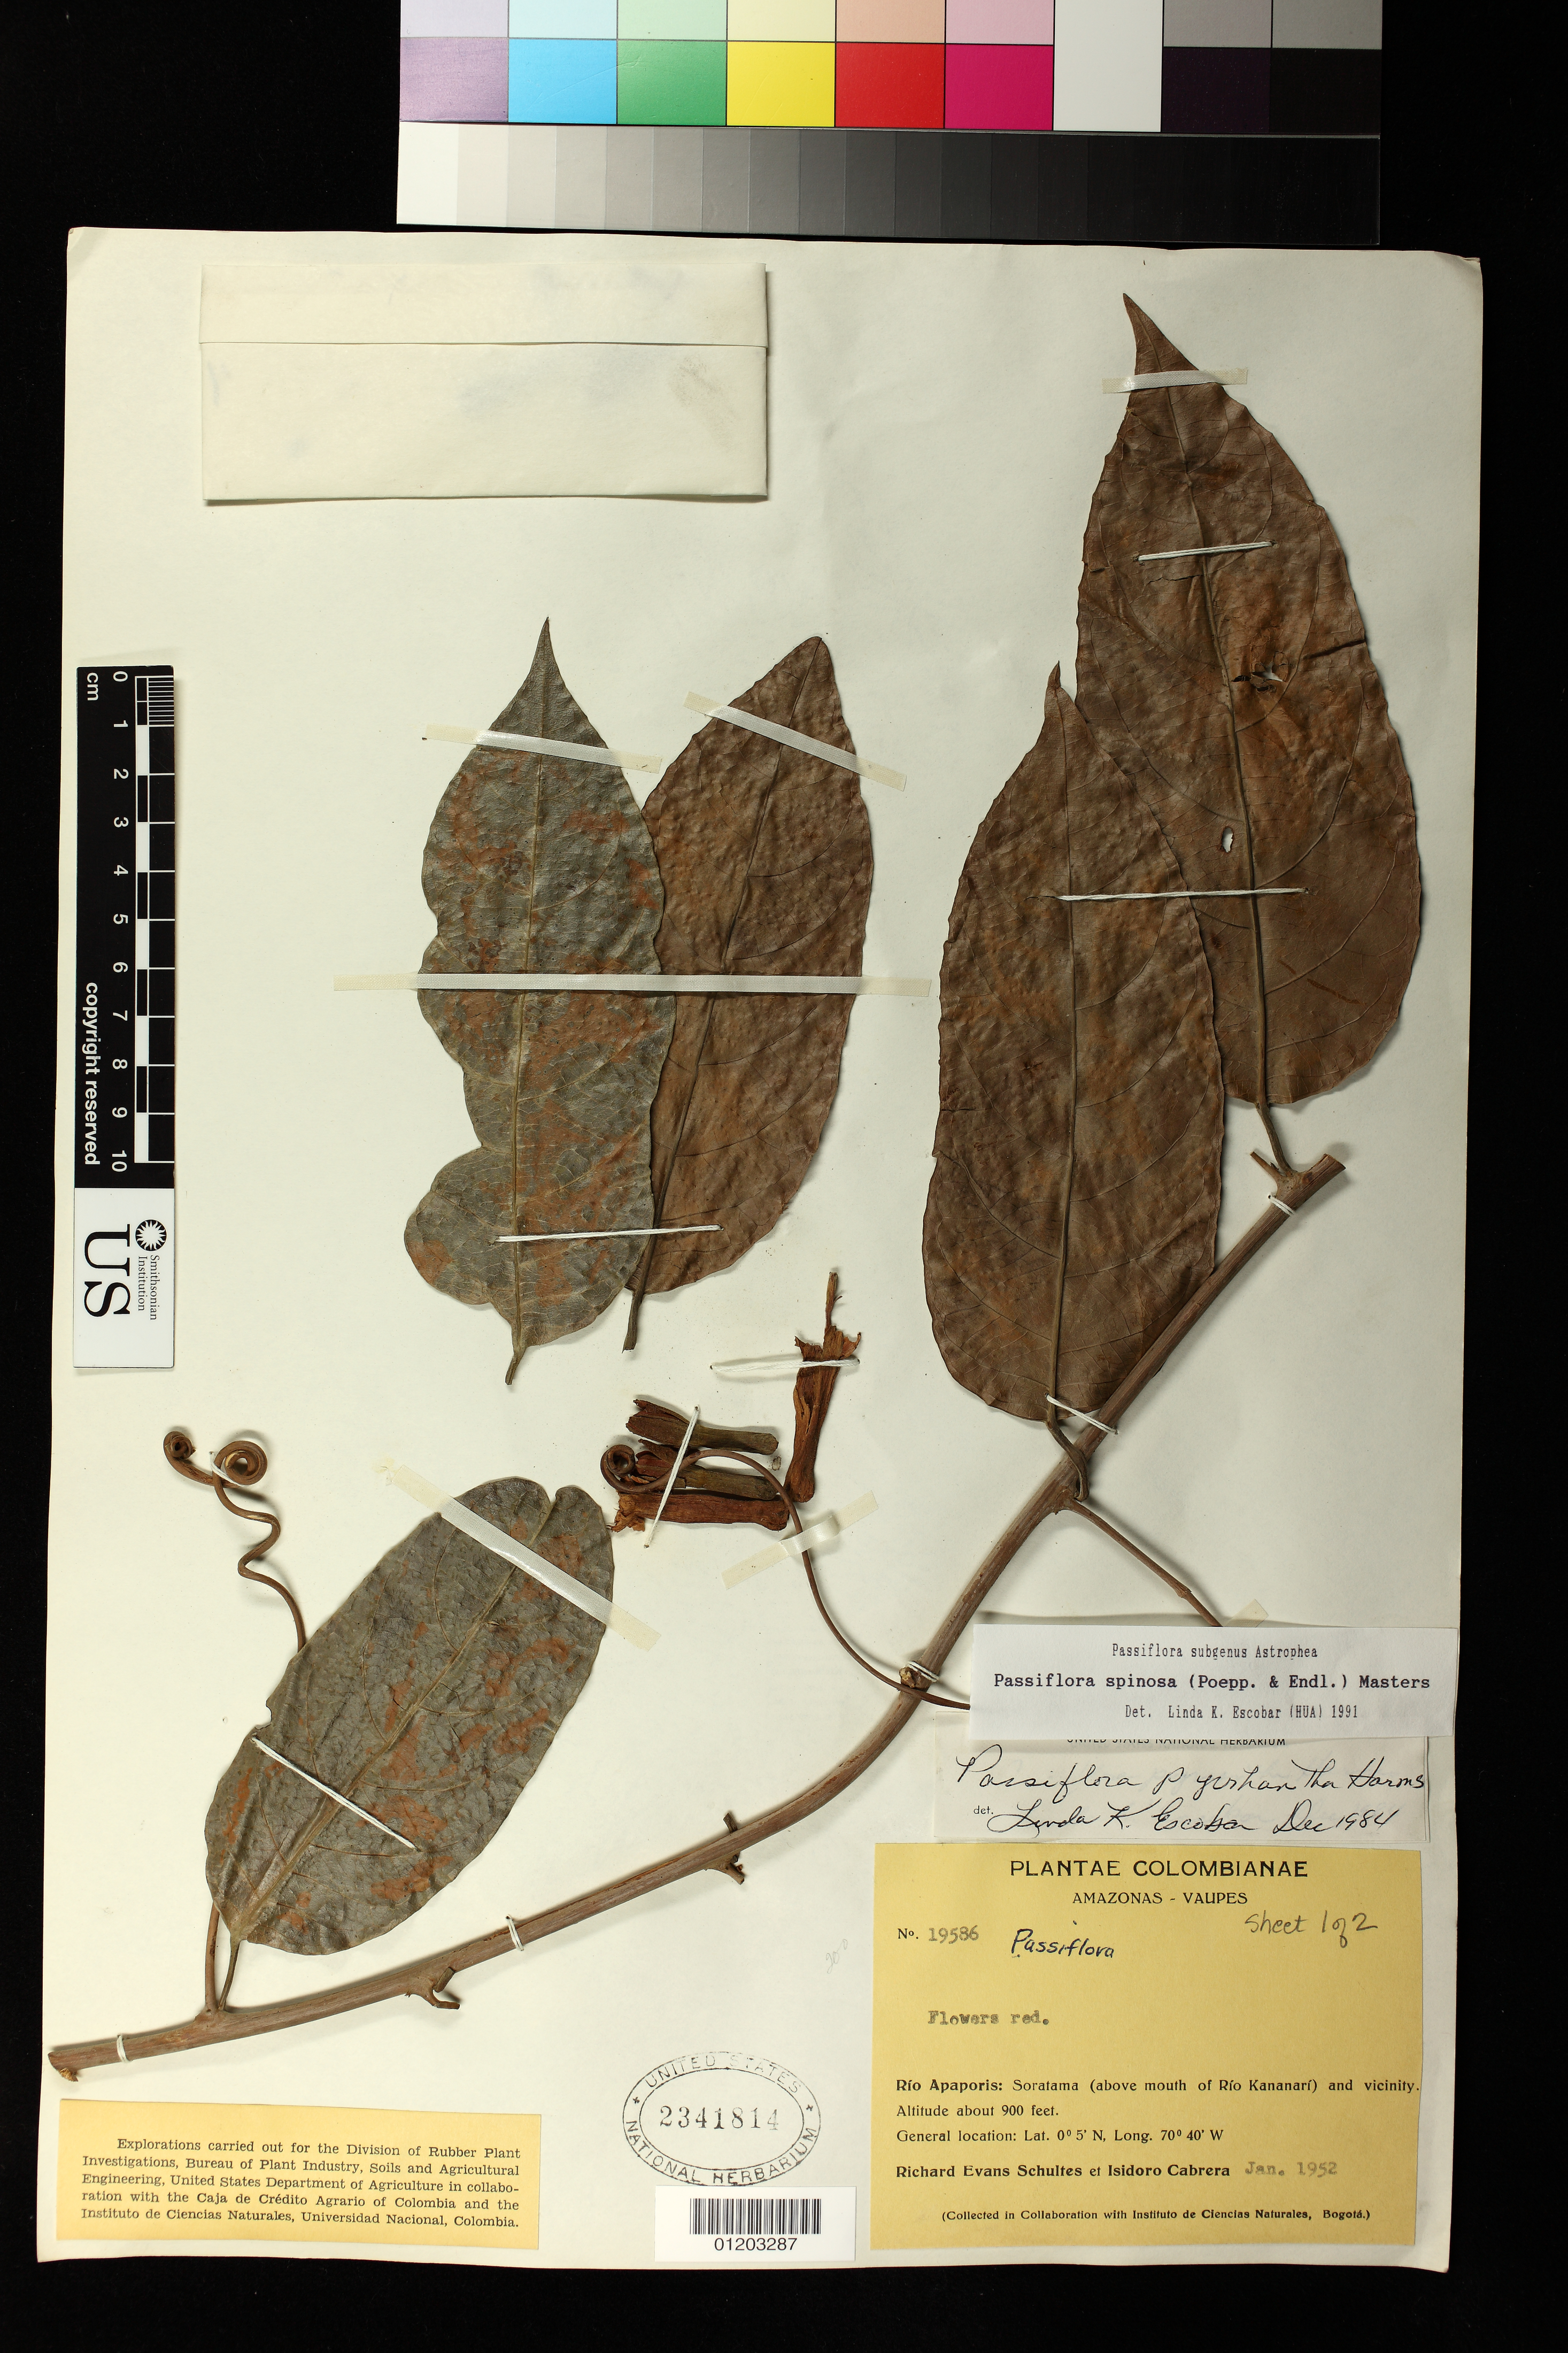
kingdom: Plantae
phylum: Tracheophyta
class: Magnoliopsida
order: Malpighiales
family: Passifloraceae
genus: Passiflora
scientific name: Passiflora spinosa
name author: (Poepp. & Endl.) Mast.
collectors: R. E. Schultes & I. Cabrera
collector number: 19586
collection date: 1952-01-01/1952-01-31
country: Colombia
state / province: Vaupes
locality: Rio Apaporis: Soratam (above mouth of Rio Kananari) and vicinity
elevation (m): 274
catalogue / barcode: US 2431814